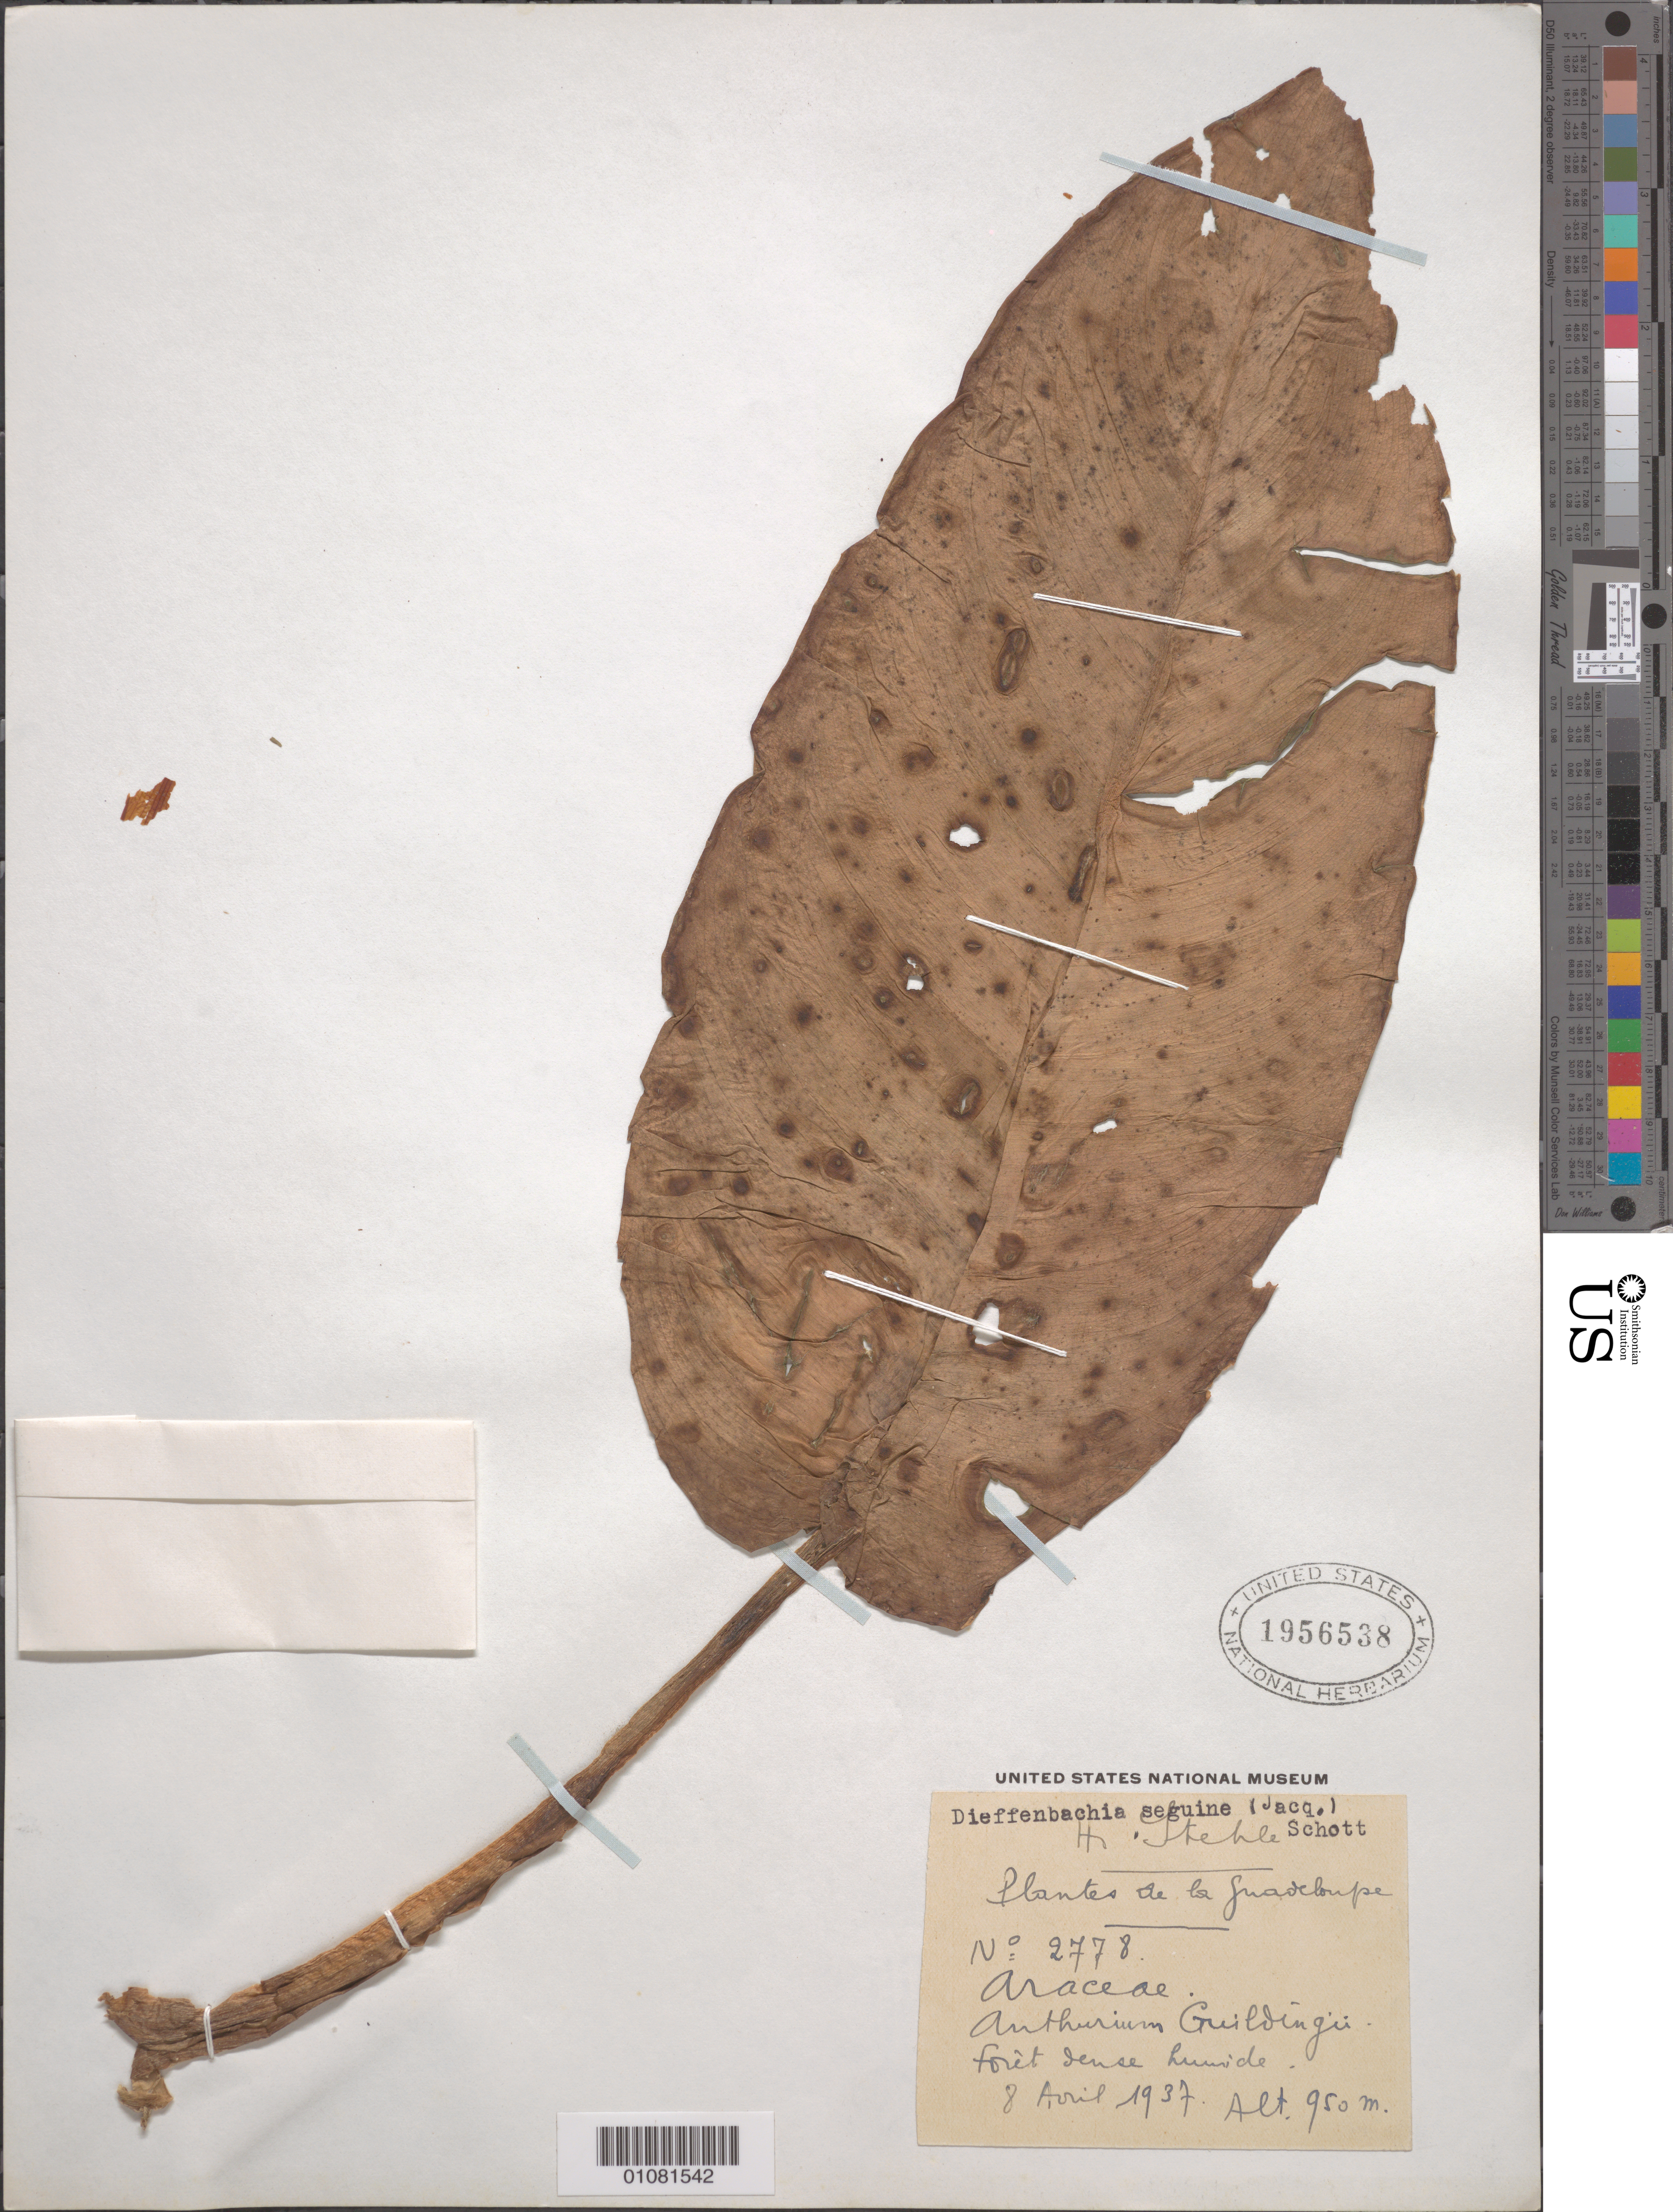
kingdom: Plantae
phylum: Tracheophyta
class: Liliopsida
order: Alismatales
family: Araceae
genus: Dieffenbachia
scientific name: Dieffenbachia seguine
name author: (Jacq.) Schott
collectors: H. Stehlé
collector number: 2778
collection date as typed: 08 Apr 1937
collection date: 1937-04-08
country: Guadeloupe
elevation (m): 950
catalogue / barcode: US 1956538